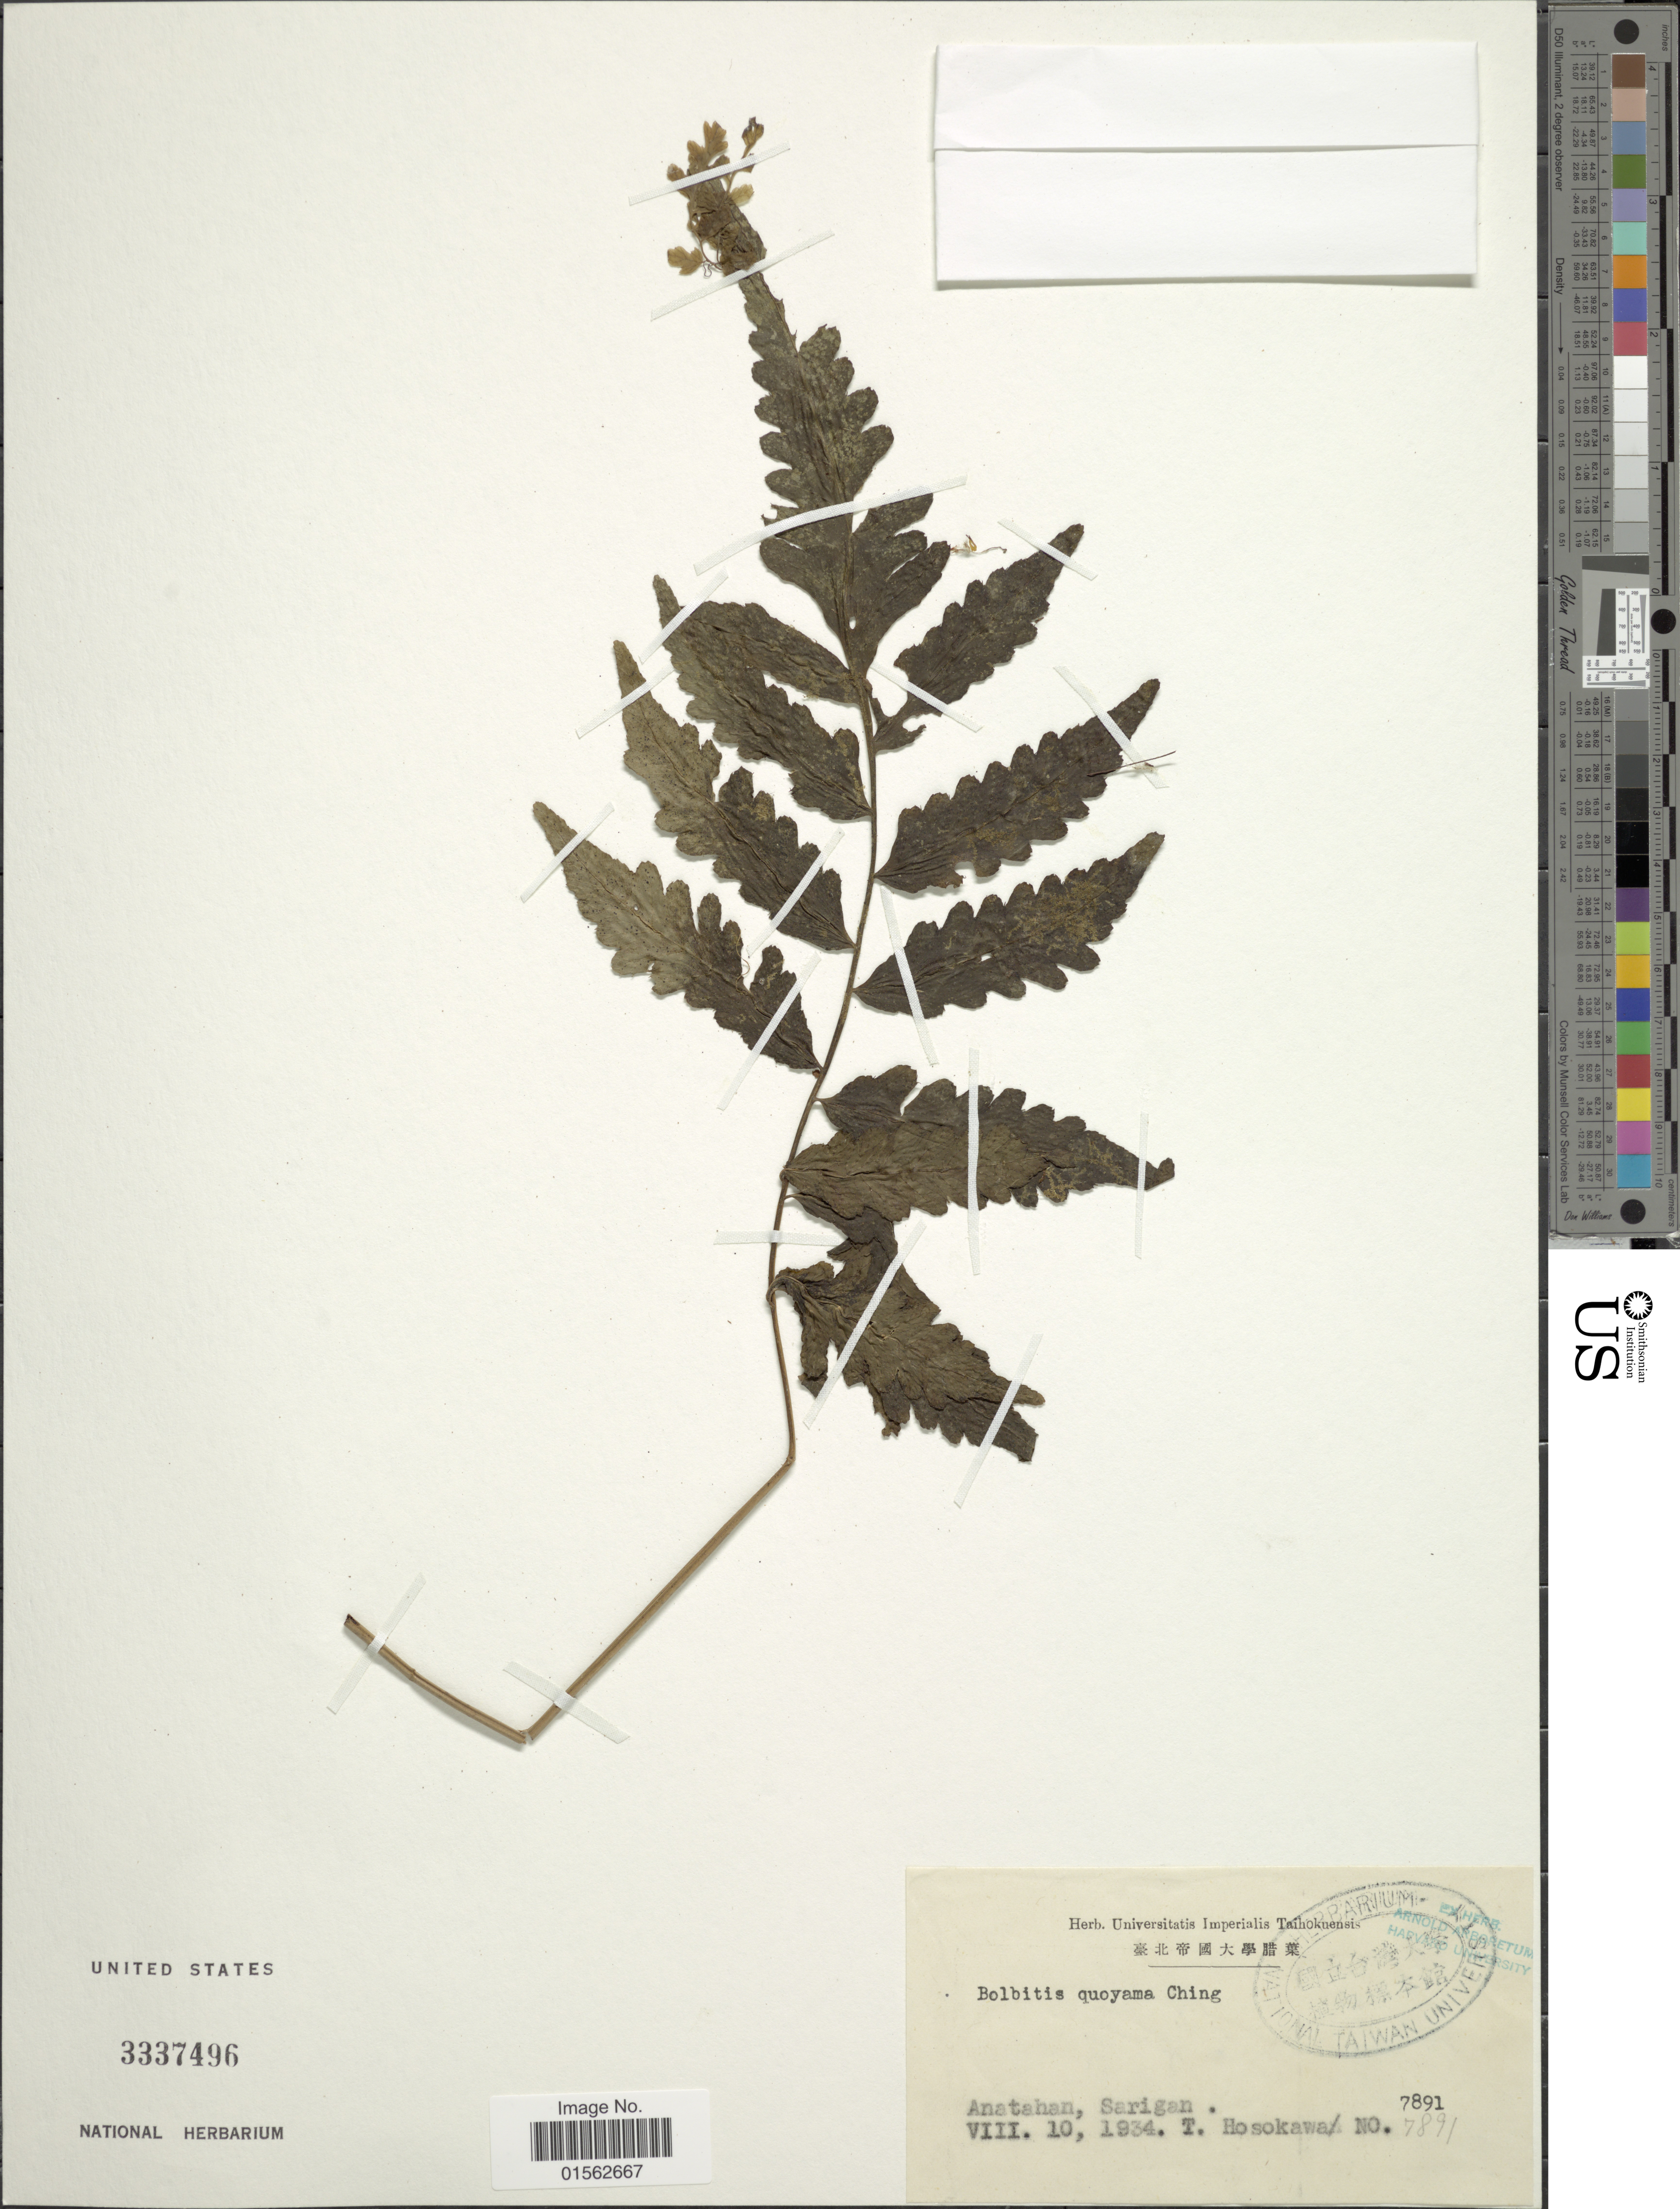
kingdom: Plantae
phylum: Tracheophyta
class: Polypodiopsida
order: Polypodiales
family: Dryopteridaceae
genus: Bolbitis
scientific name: Bolbitis quoyana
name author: (Gaudich.) Ching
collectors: T. Hosokawa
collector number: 7891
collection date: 1934-08-10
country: Northern Mariana Islands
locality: Anatahan, Sarigan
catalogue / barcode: US 3337496